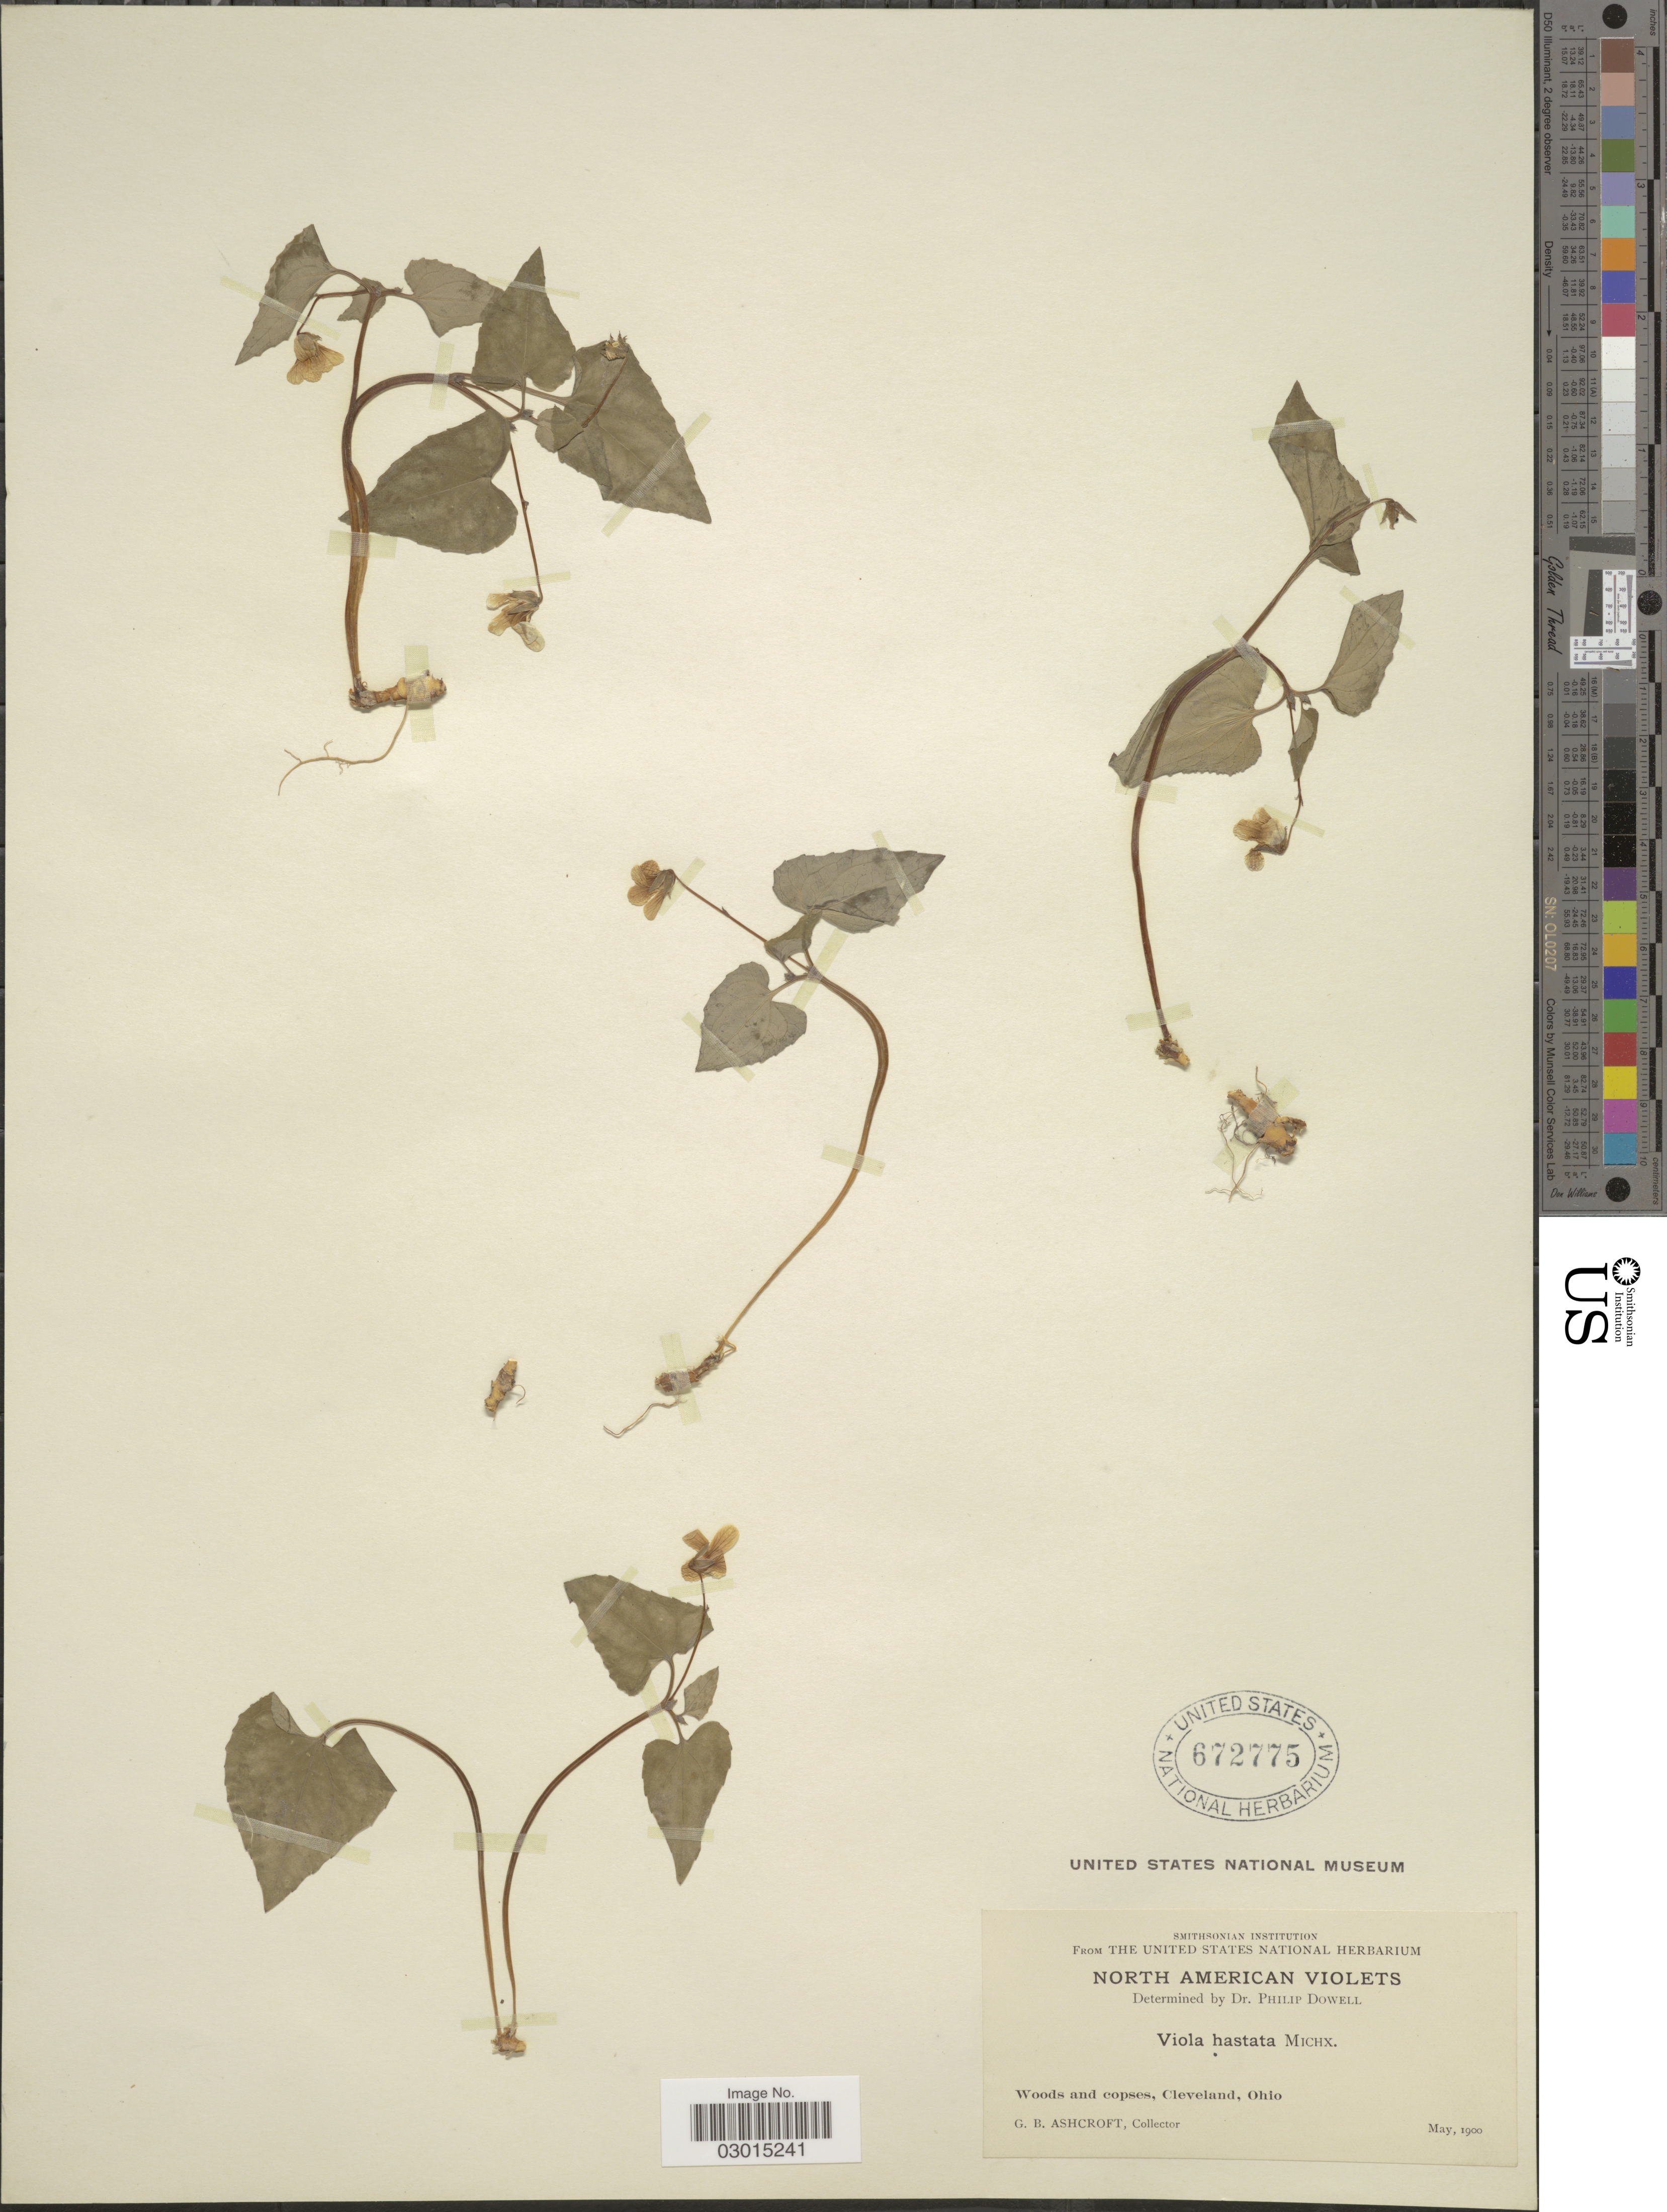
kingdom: Plantae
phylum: Tracheophyta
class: Magnoliopsida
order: Malpighiales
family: Violaceae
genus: Viola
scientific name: Viola hastata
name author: Michx.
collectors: G. Ashcroft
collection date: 1900-05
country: United States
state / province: Ohio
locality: Woods and copses, Cleveland.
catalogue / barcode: US 672775